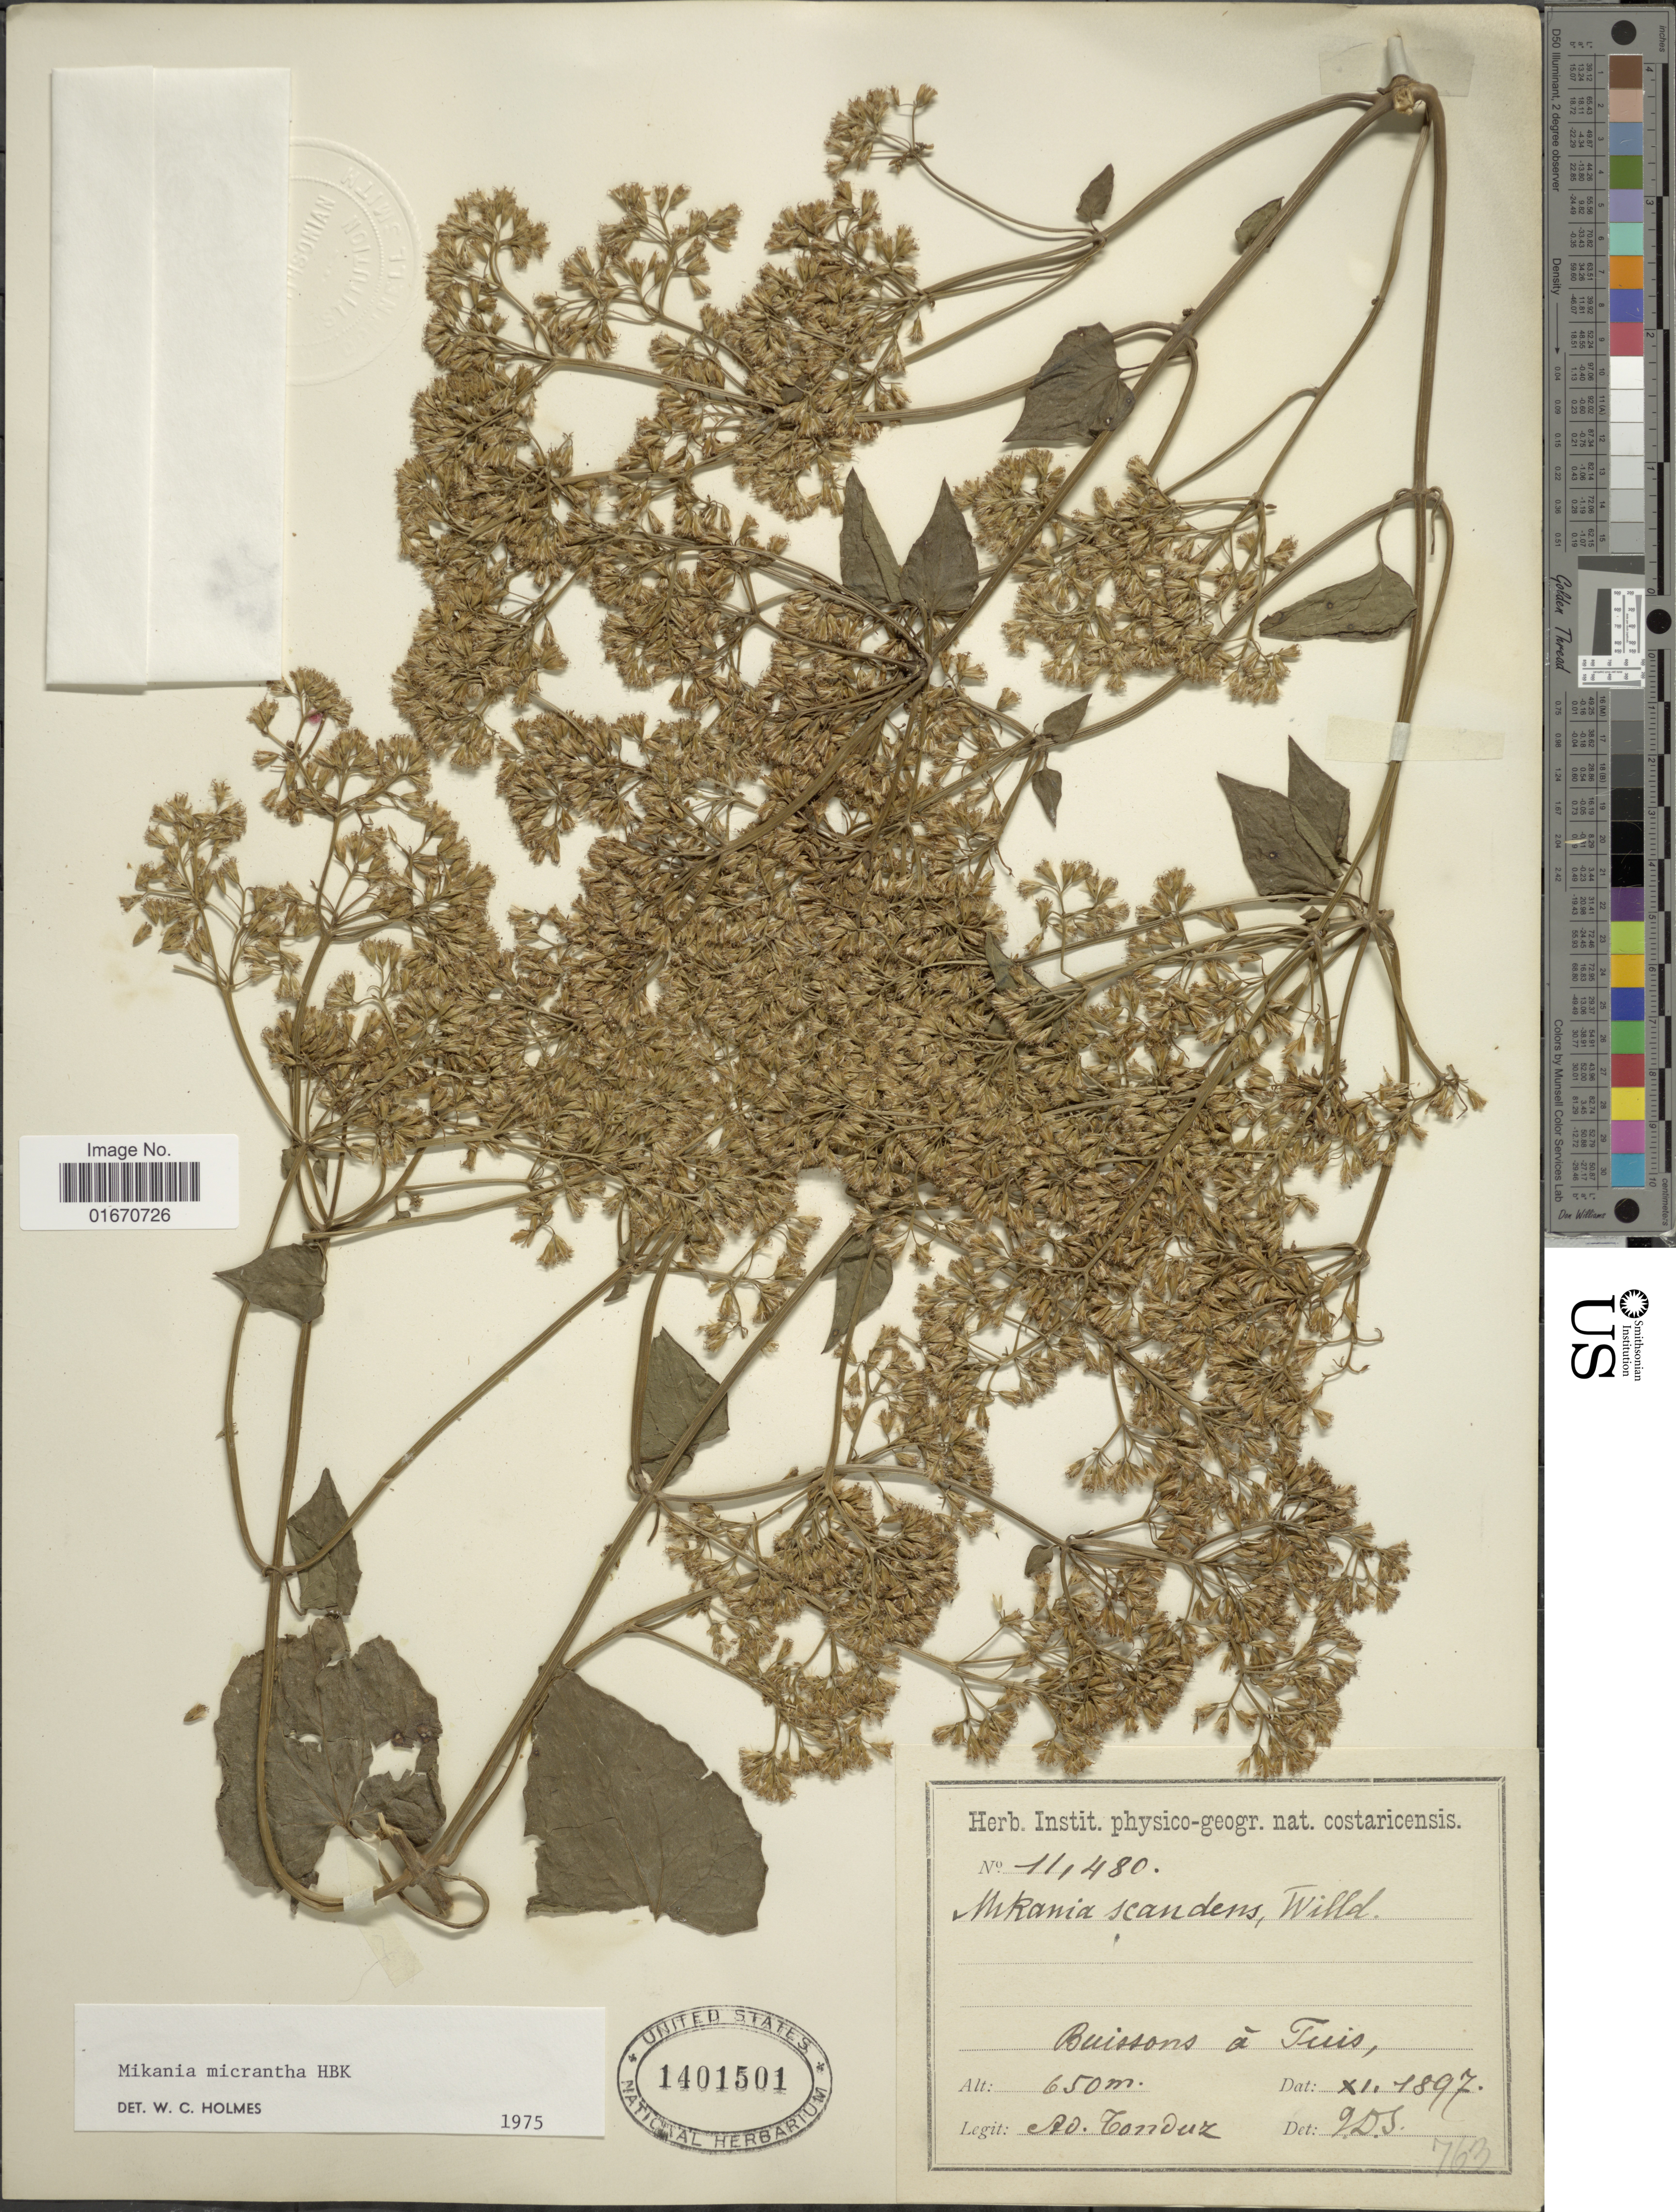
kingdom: Plantae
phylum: Tracheophyta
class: Magnoliopsida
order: Asterales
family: Asteraceae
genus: Mikania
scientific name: Mikania micrantha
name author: Kunth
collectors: A. Tonduz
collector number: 11480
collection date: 1897-11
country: Costa Rica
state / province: Cartago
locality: Buissons a Tuis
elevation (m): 650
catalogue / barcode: US 1401501